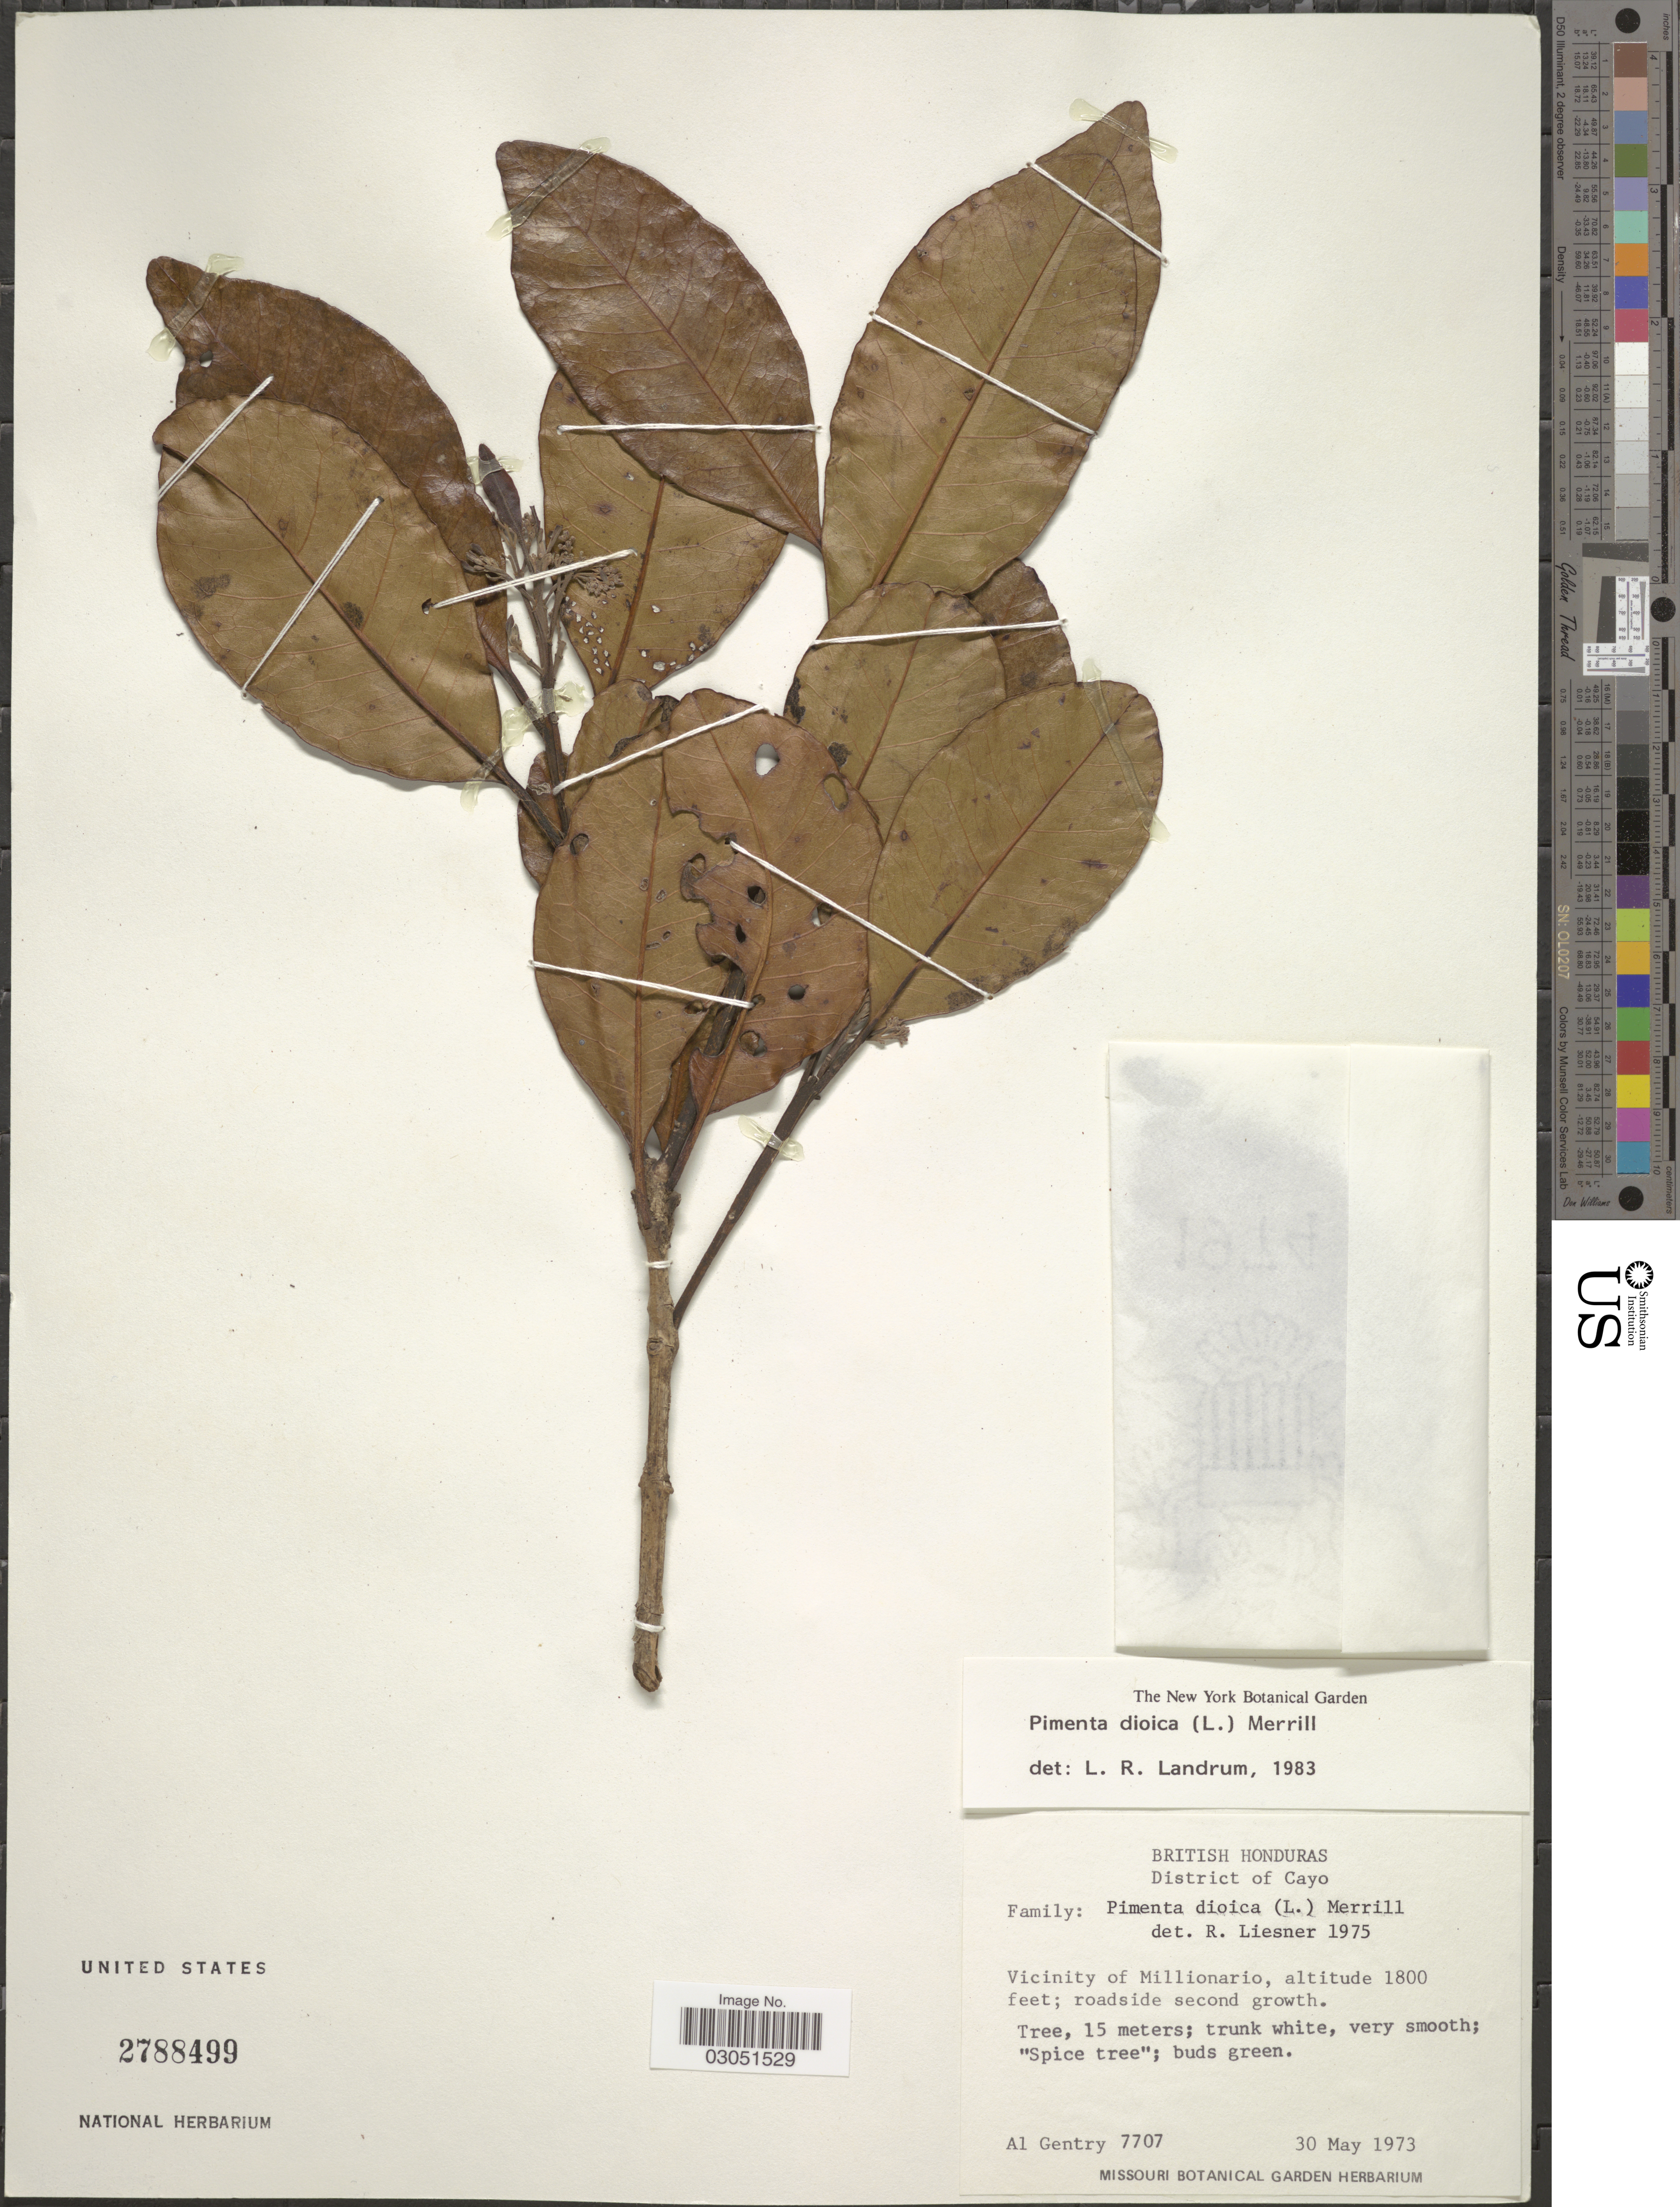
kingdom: Plantae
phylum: Tracheophyta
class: Magnoliopsida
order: Myrtales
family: Myrtaceae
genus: Pimenta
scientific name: Pimenta dioica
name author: (L.) Merr.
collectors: A. H. Gentry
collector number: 7707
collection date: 1973-05-30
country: Belize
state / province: Cayo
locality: British Honduras, District of Cayo, Vicinity of Millionario.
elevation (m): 549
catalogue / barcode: US 2788499